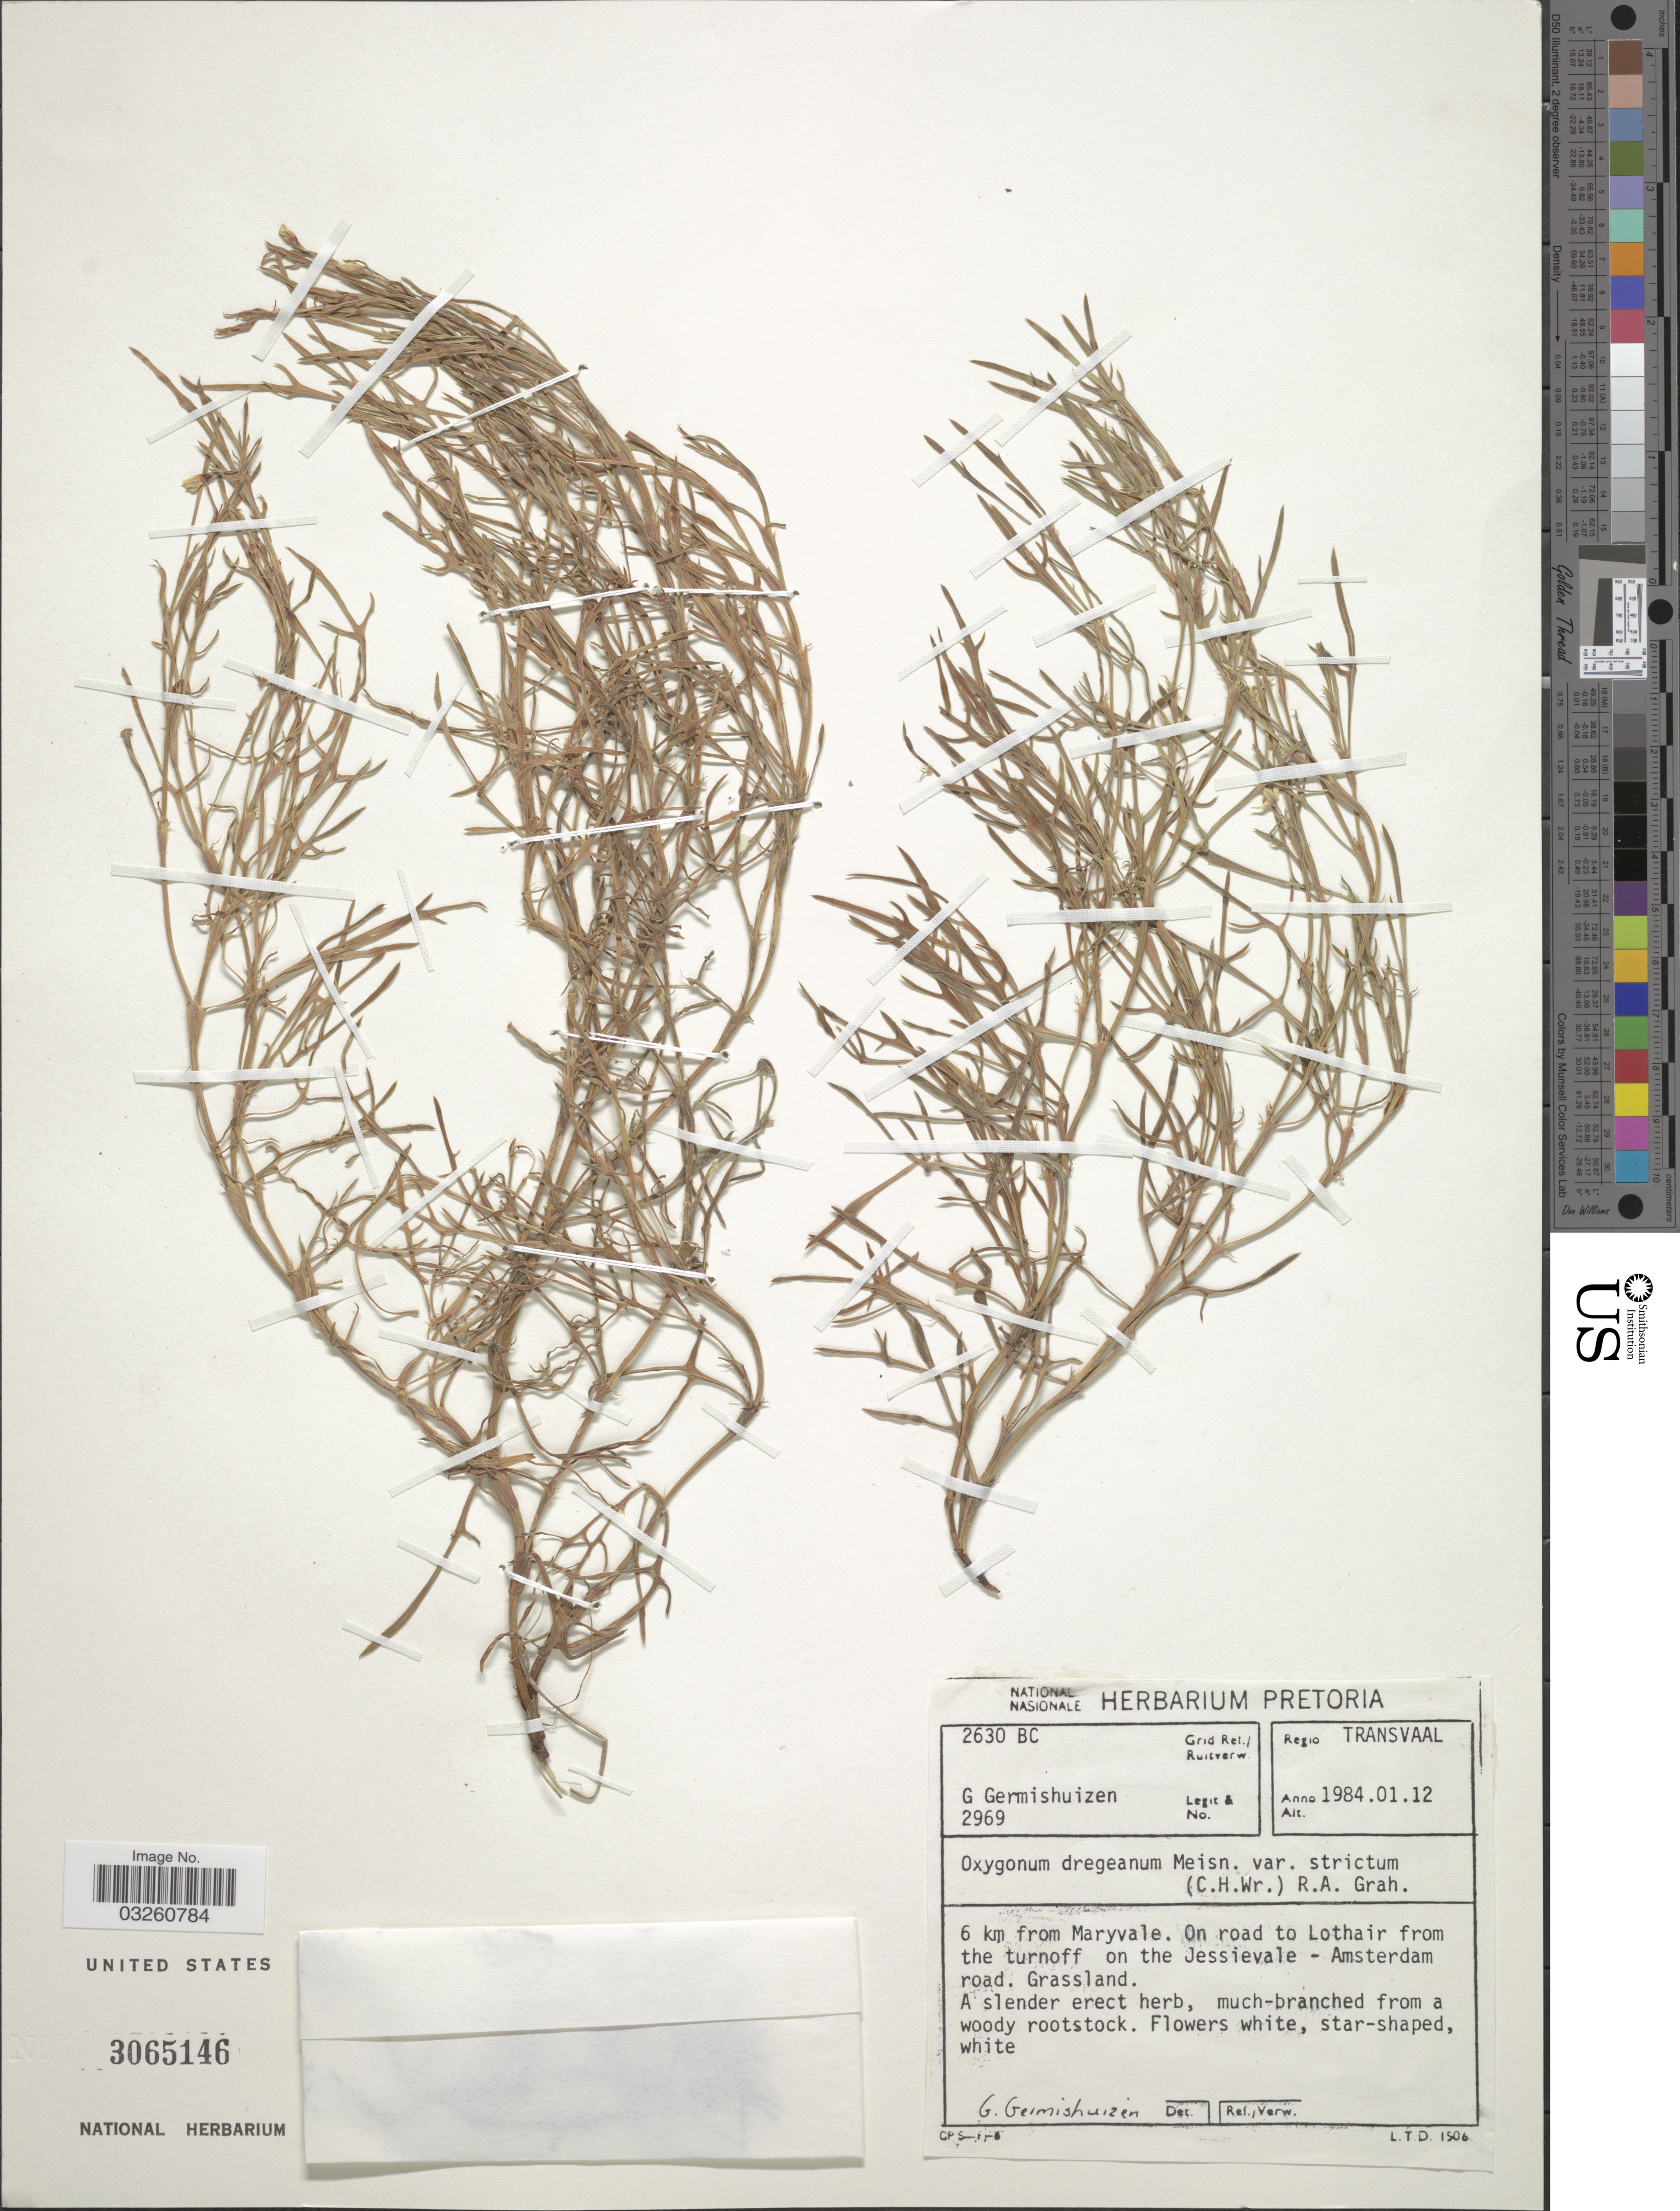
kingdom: Plantae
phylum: Tracheophyta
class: Magnoliopsida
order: Caryophyllales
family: Polygonaceae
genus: Oxygonum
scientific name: Oxygonum dregeanum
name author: Meisn.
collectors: G. Germishuizen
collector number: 2969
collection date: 1984-01-12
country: South Africa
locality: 2630 BC Grid Ref./ Ruitverw. Regio Transvaal. 6 km from Maryvale. On road to Lothair from the turnoff on the Jessievale - Amsterdam road.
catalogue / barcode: US 3065146